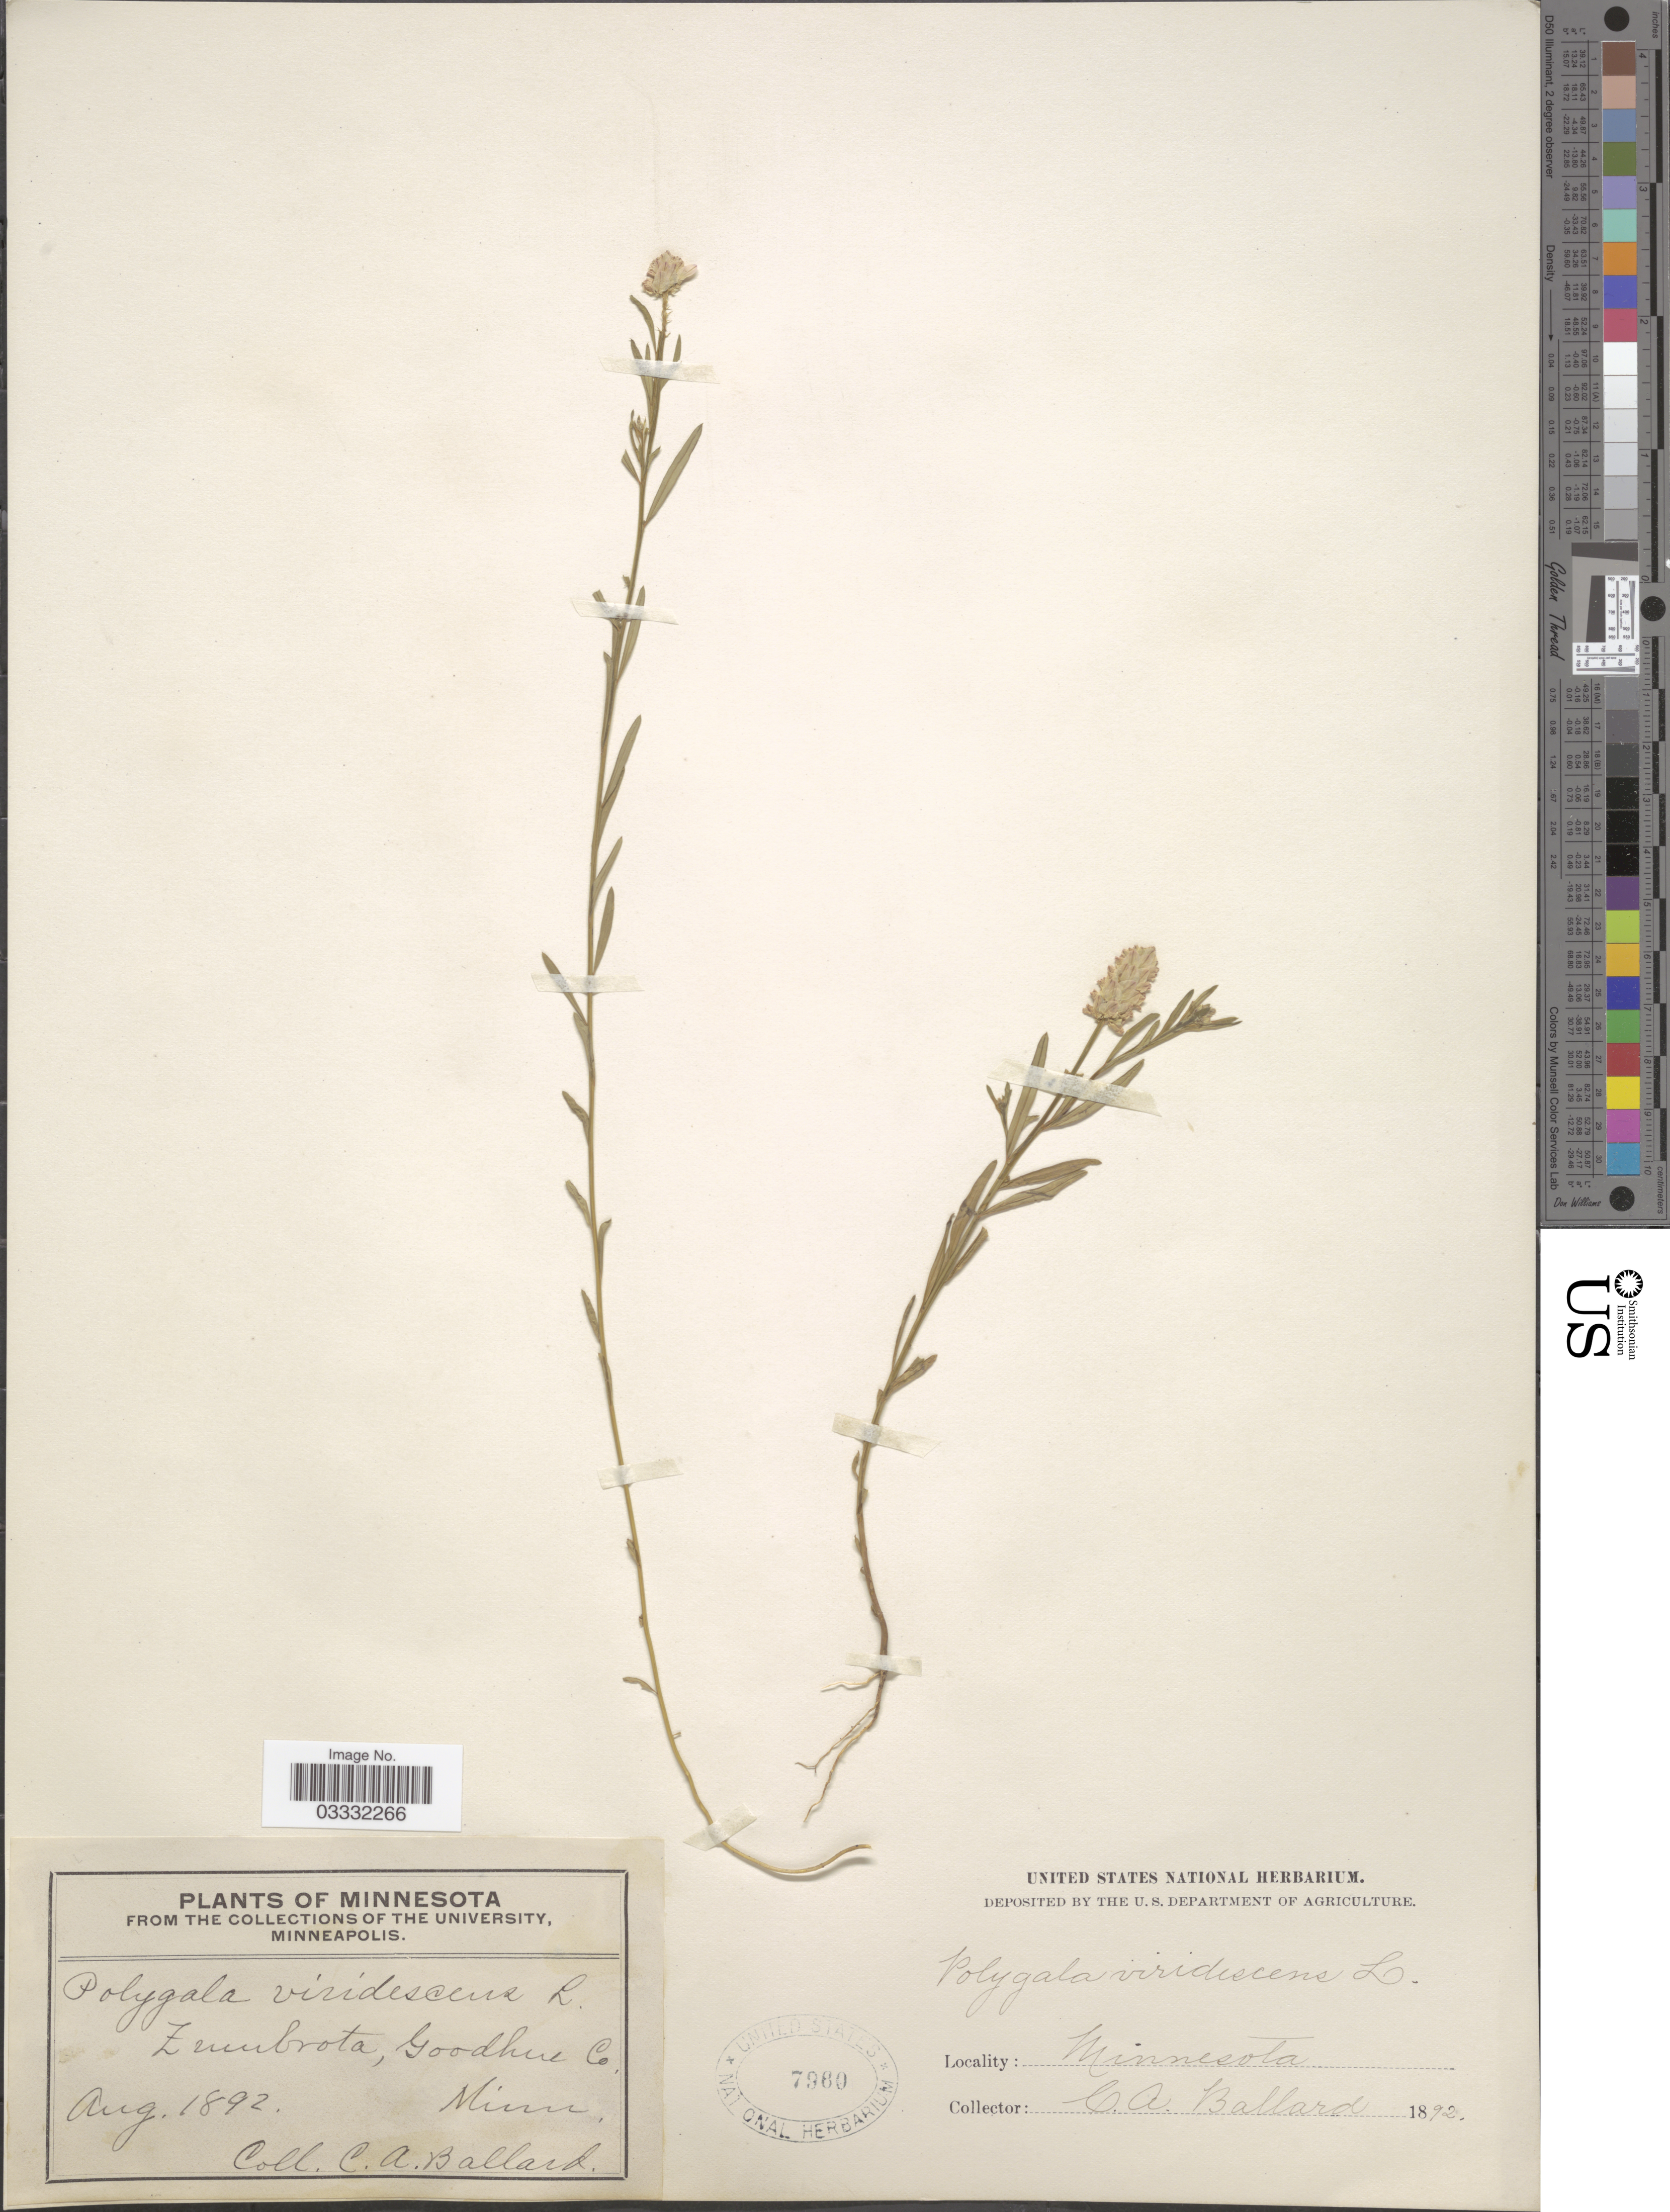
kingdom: Plantae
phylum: Tracheophyta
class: Magnoliopsida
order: Fabales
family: Polygalaceae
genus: Polygala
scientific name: Polygala sanguinea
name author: L.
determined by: Strong, Mark T., (BOT), Smithsonian Institution - National Museum of Natural History (UNITED STATES)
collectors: C. A. Ballard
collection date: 1892-08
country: United States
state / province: Minnesota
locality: Zumbrota, Goodhue Co.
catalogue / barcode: US 7960